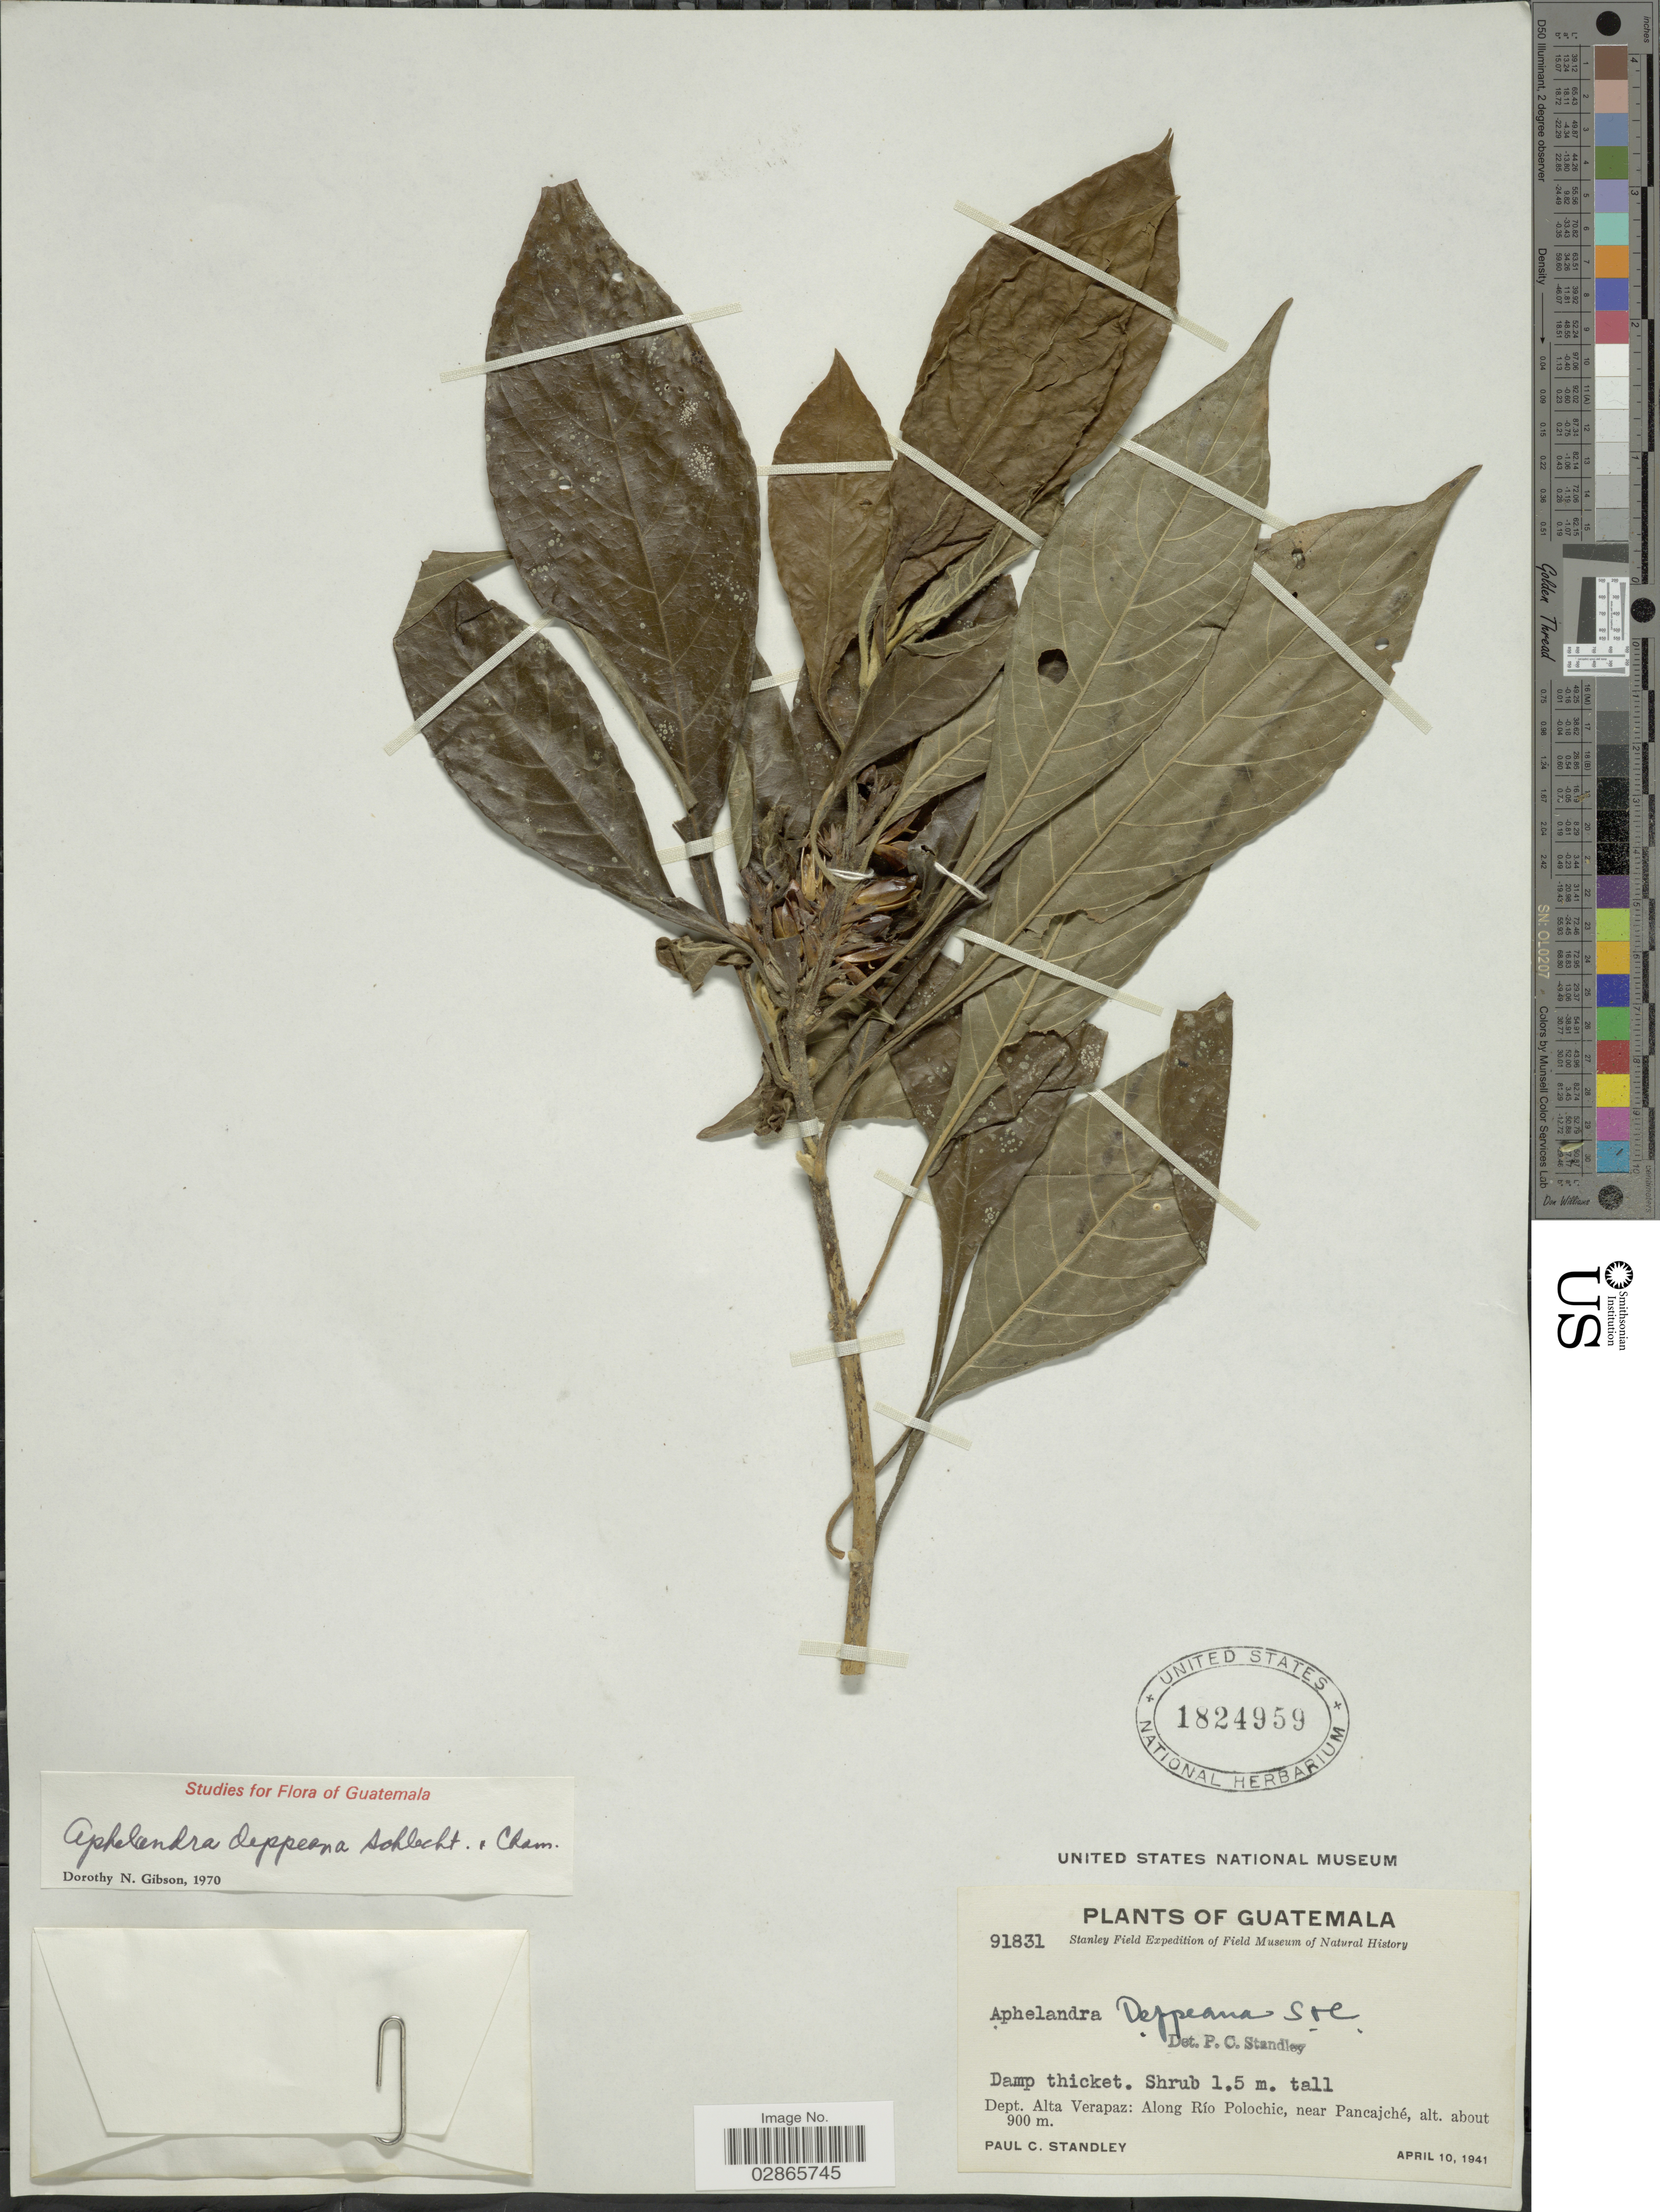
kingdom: Plantae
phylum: Tracheophyta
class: Magnoliopsida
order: Lamiales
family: Acanthaceae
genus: Aphelandra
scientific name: Aphelandra deppeana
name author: Schltdl. & Cham.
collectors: P. C. Standley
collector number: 91831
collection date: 1941-04-10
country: Guatemala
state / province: Alta Verapaz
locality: Dept. Alta Verapaz: Along Río Polochic, near Pancajché.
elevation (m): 900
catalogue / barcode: US 1824959